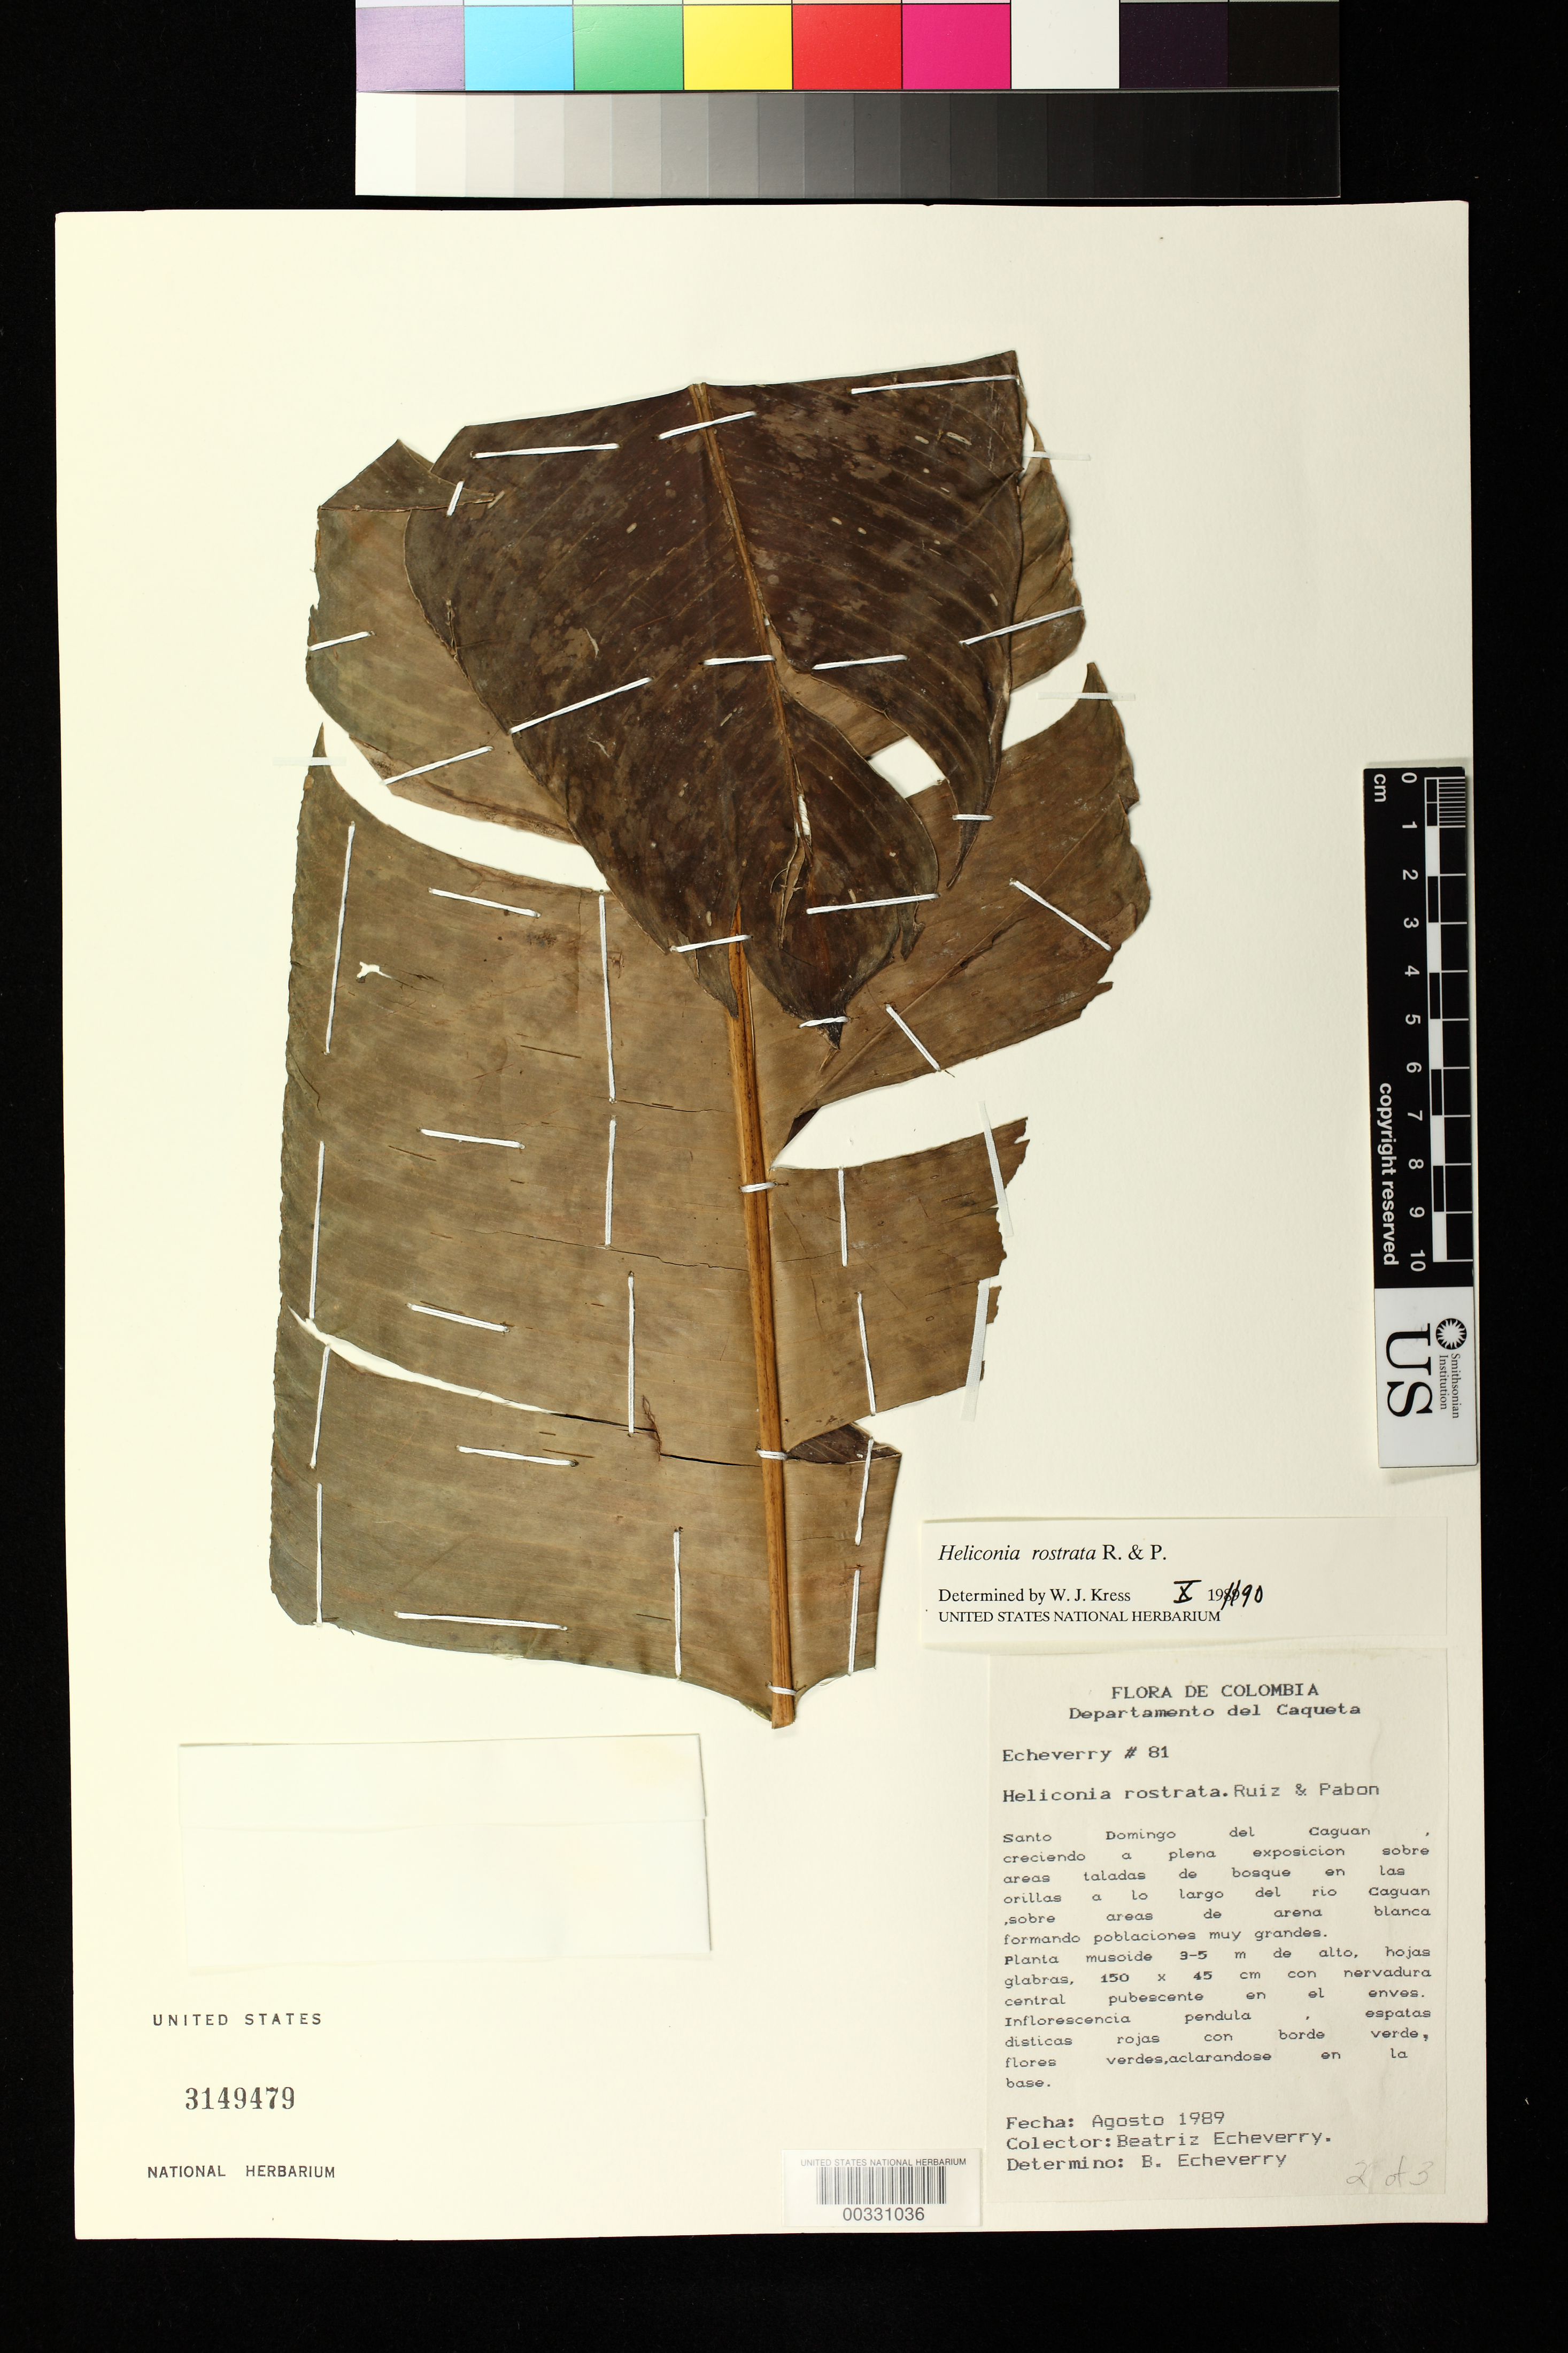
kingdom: Plantae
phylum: Tracheophyta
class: Liliopsida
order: Zingiberales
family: Heliconiaceae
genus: Heliconia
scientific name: Heliconia rostrata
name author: Ruiz & Pav.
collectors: B. Echeverry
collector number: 81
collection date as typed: Aug 1989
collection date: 1989-08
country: Colombia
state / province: Caquetá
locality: Santo Domingo del Caguan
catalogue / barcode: US 3149479